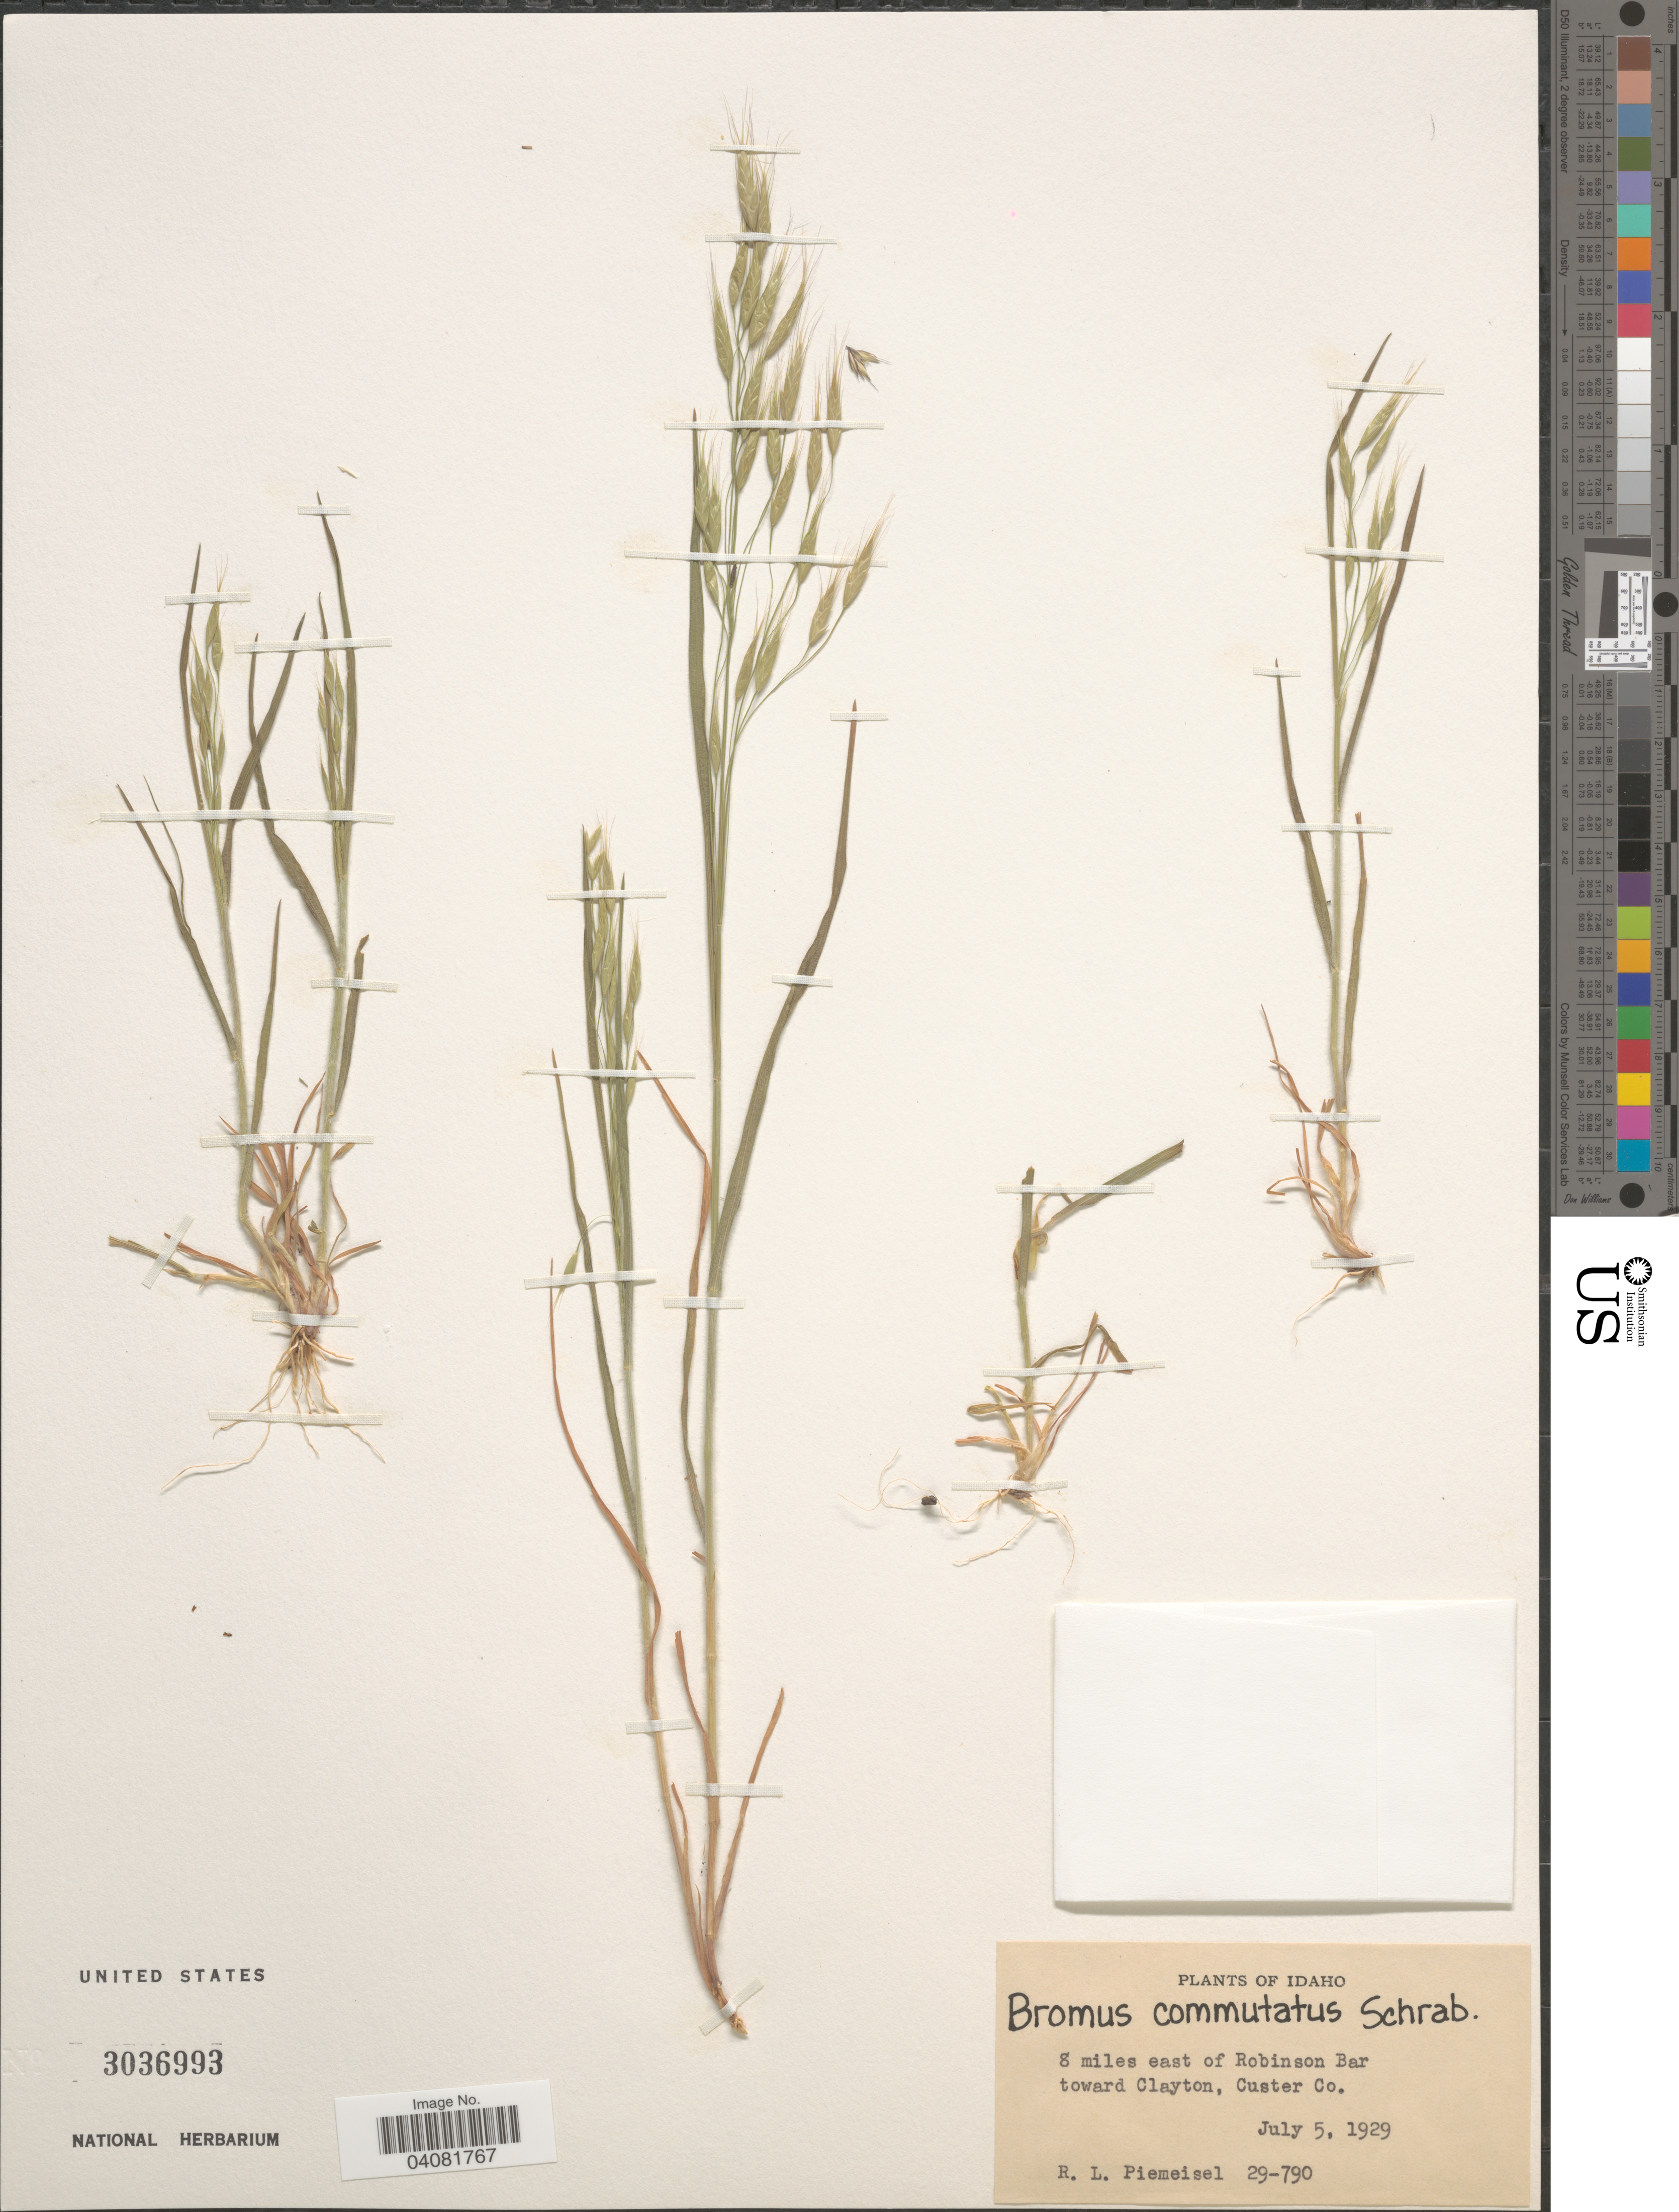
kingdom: Plantae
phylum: Tracheophyta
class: Liliopsida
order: Poales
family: Poaceae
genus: Bromus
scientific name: Bromus commutatus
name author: Schrad.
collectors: R. L. Piemeisel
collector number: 29-790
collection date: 1929-07-05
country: United States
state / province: Idaho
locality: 8 miles east of Robinson Bar toward Clayton, Custer Co.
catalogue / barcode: US 3036993